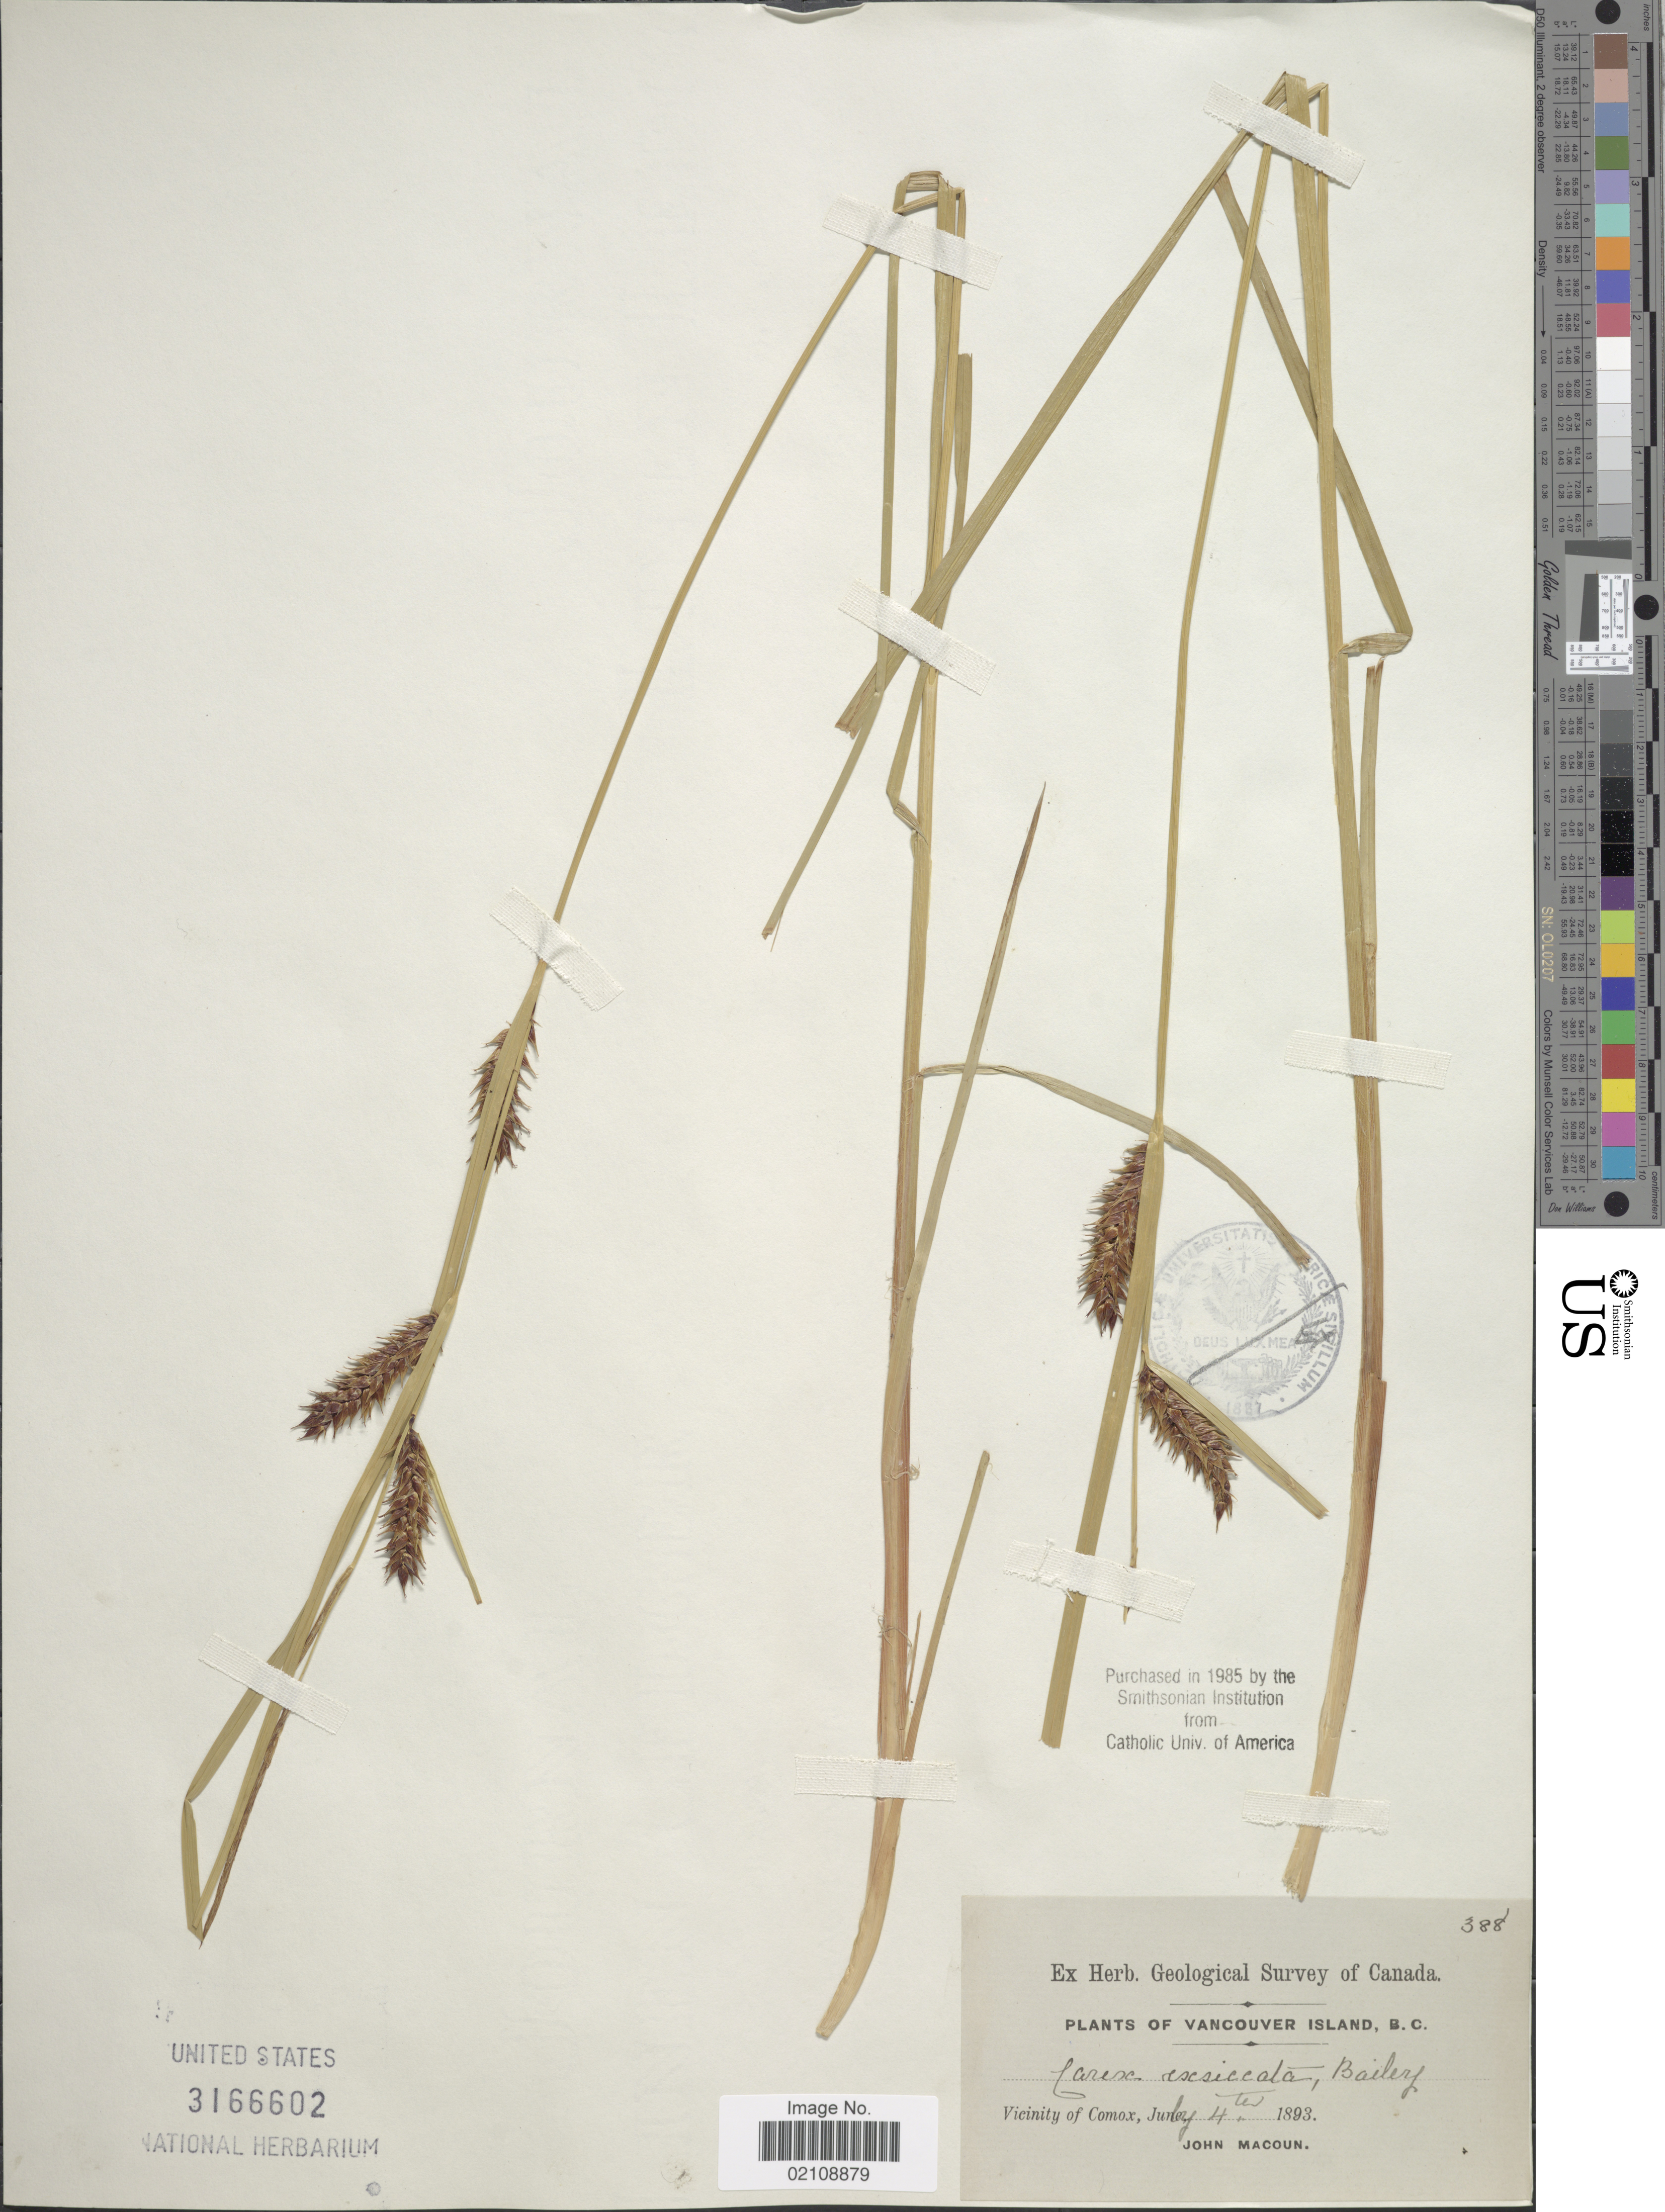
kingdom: Plantae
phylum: Tracheophyta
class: Liliopsida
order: Poales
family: Cyperaceae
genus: Carex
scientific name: Carex exsiccata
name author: L.H. Bailey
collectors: J. Macoun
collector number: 388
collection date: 1893-07-04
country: Canada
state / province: British Columbia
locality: Vancouver Island, Vicinity of Comox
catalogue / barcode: US 3166602